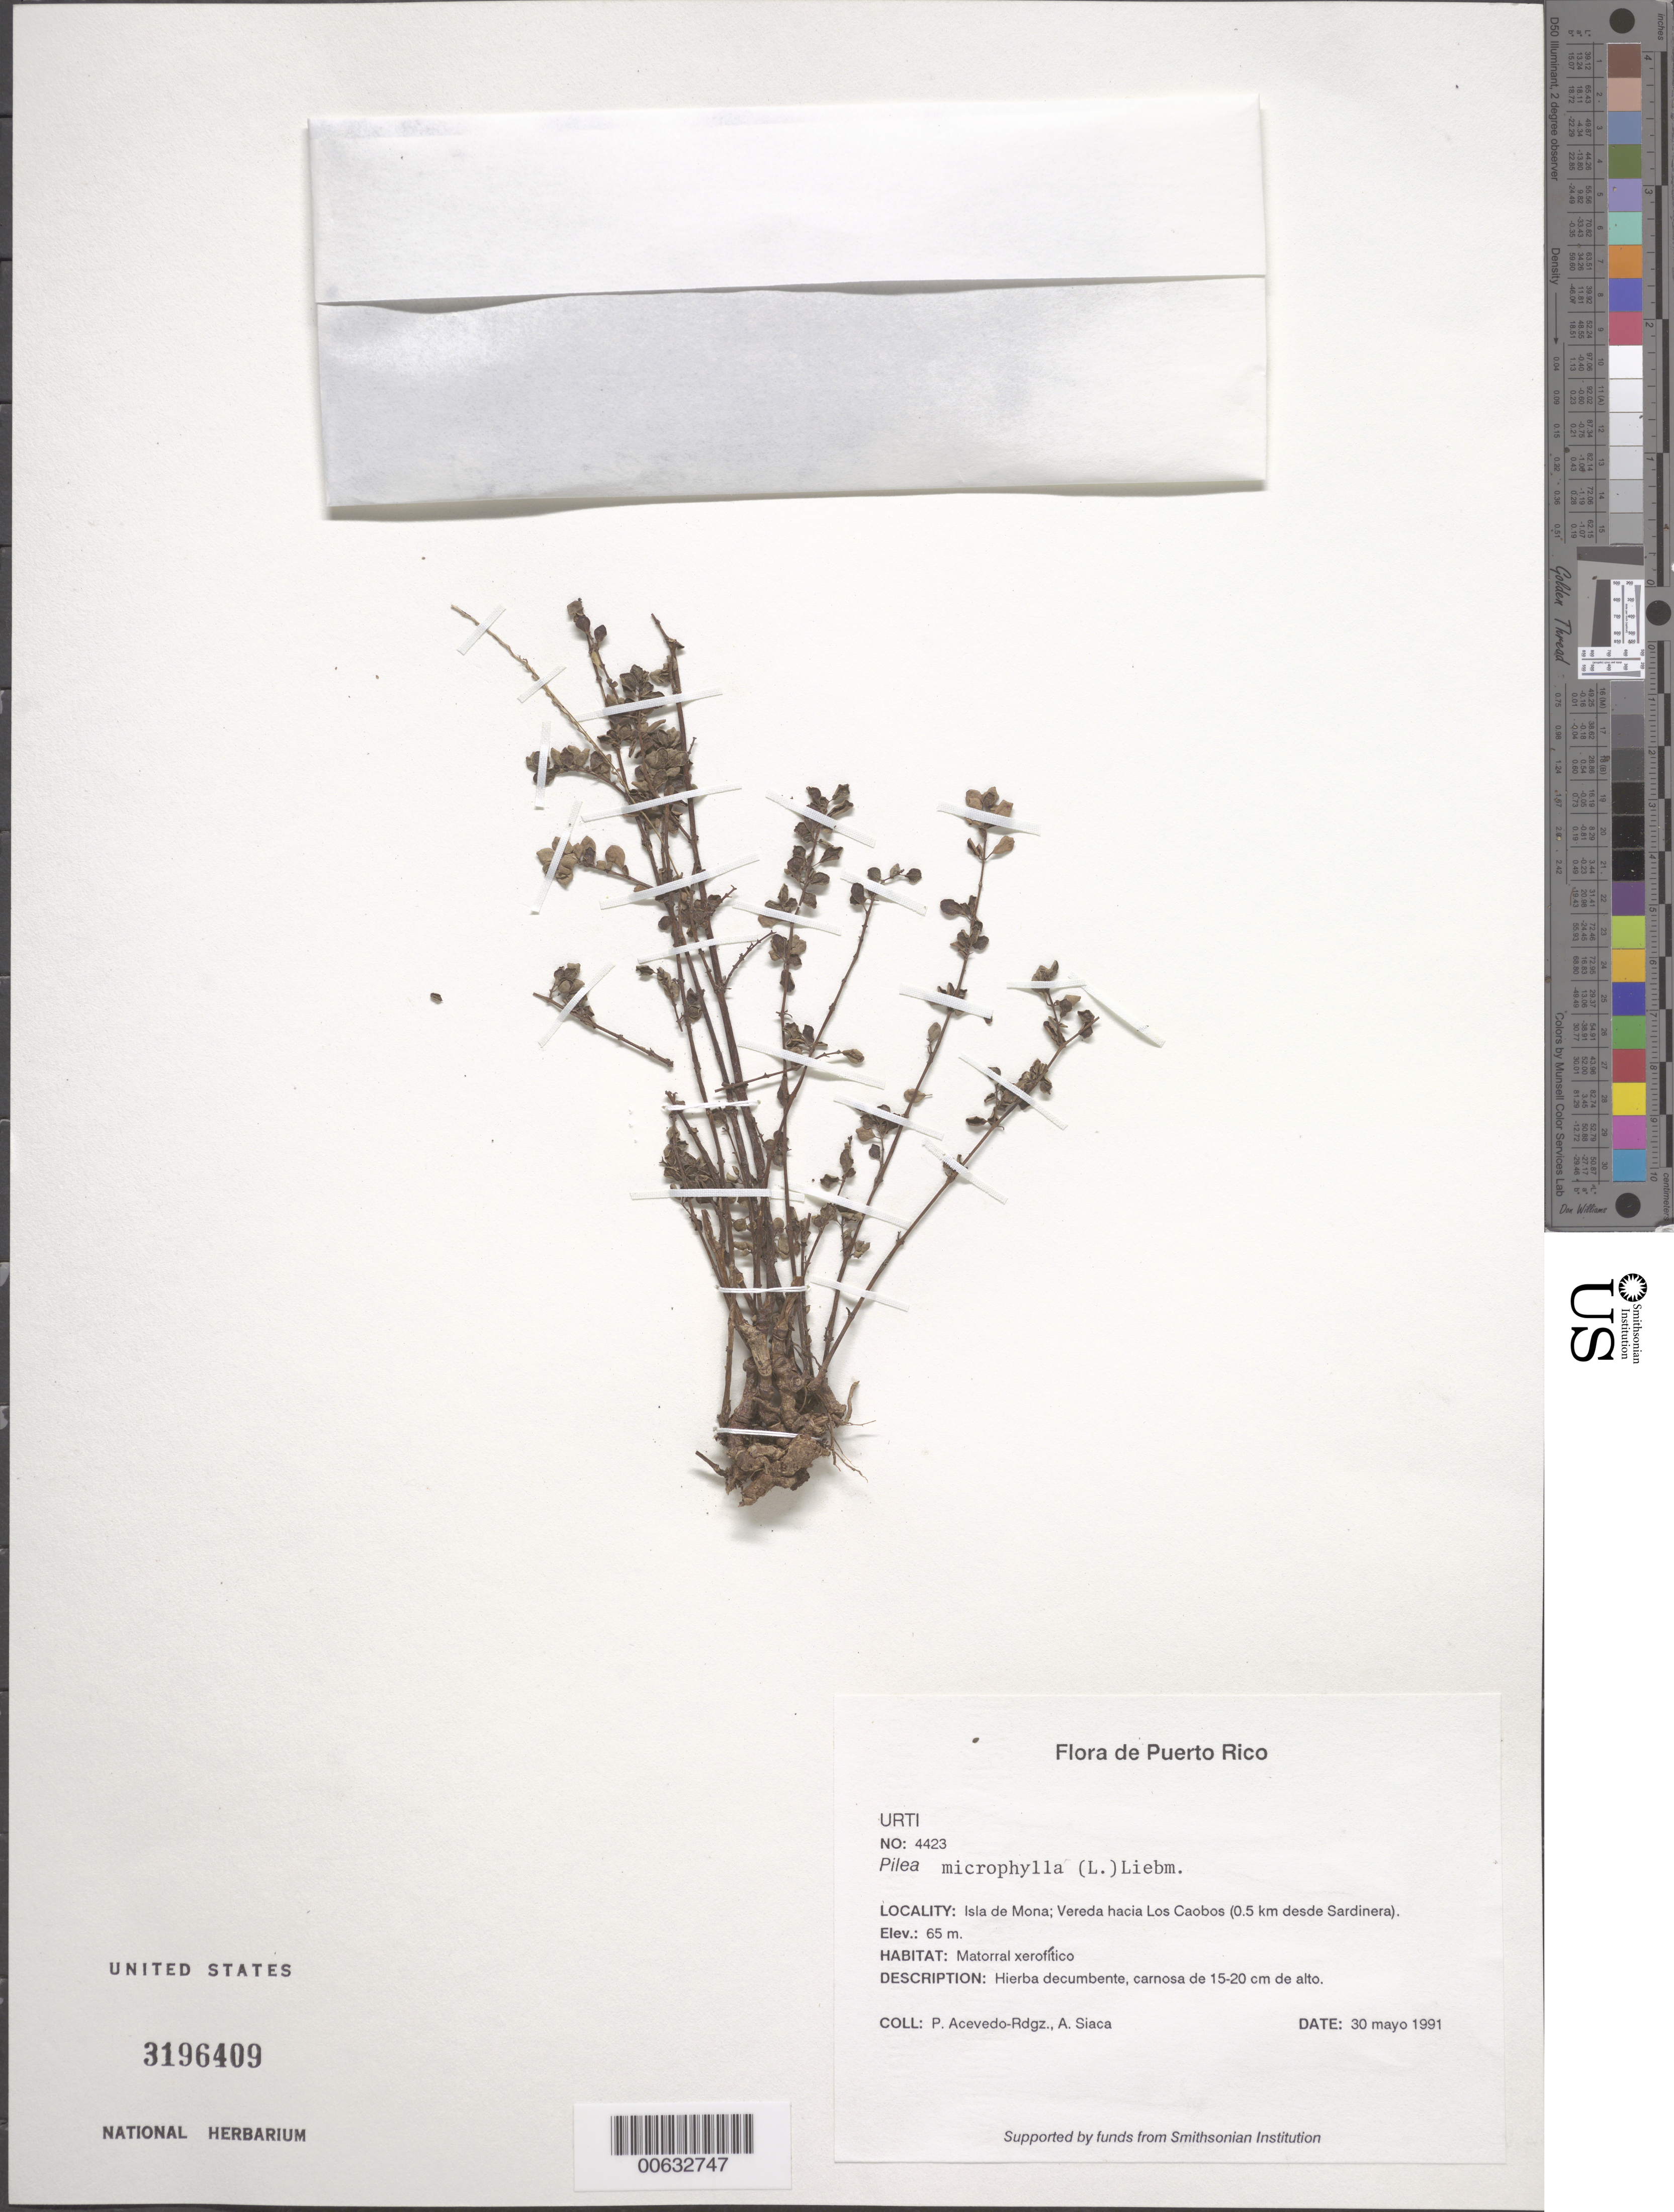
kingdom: Plantae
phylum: Tracheophyta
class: Magnoliopsida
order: Rosales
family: Urticaceae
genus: Pilea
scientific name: Pilea microphylla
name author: (L.) Liebm.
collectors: P. Acevedo-Rodr. & A. Siaca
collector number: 4423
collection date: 1991-05-30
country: Puerto Rico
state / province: Mayaguëz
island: Mona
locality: Isla de Mona; Vereda hacia Los Caobas (0.5 km desde Sardinera)/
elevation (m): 65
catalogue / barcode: US 3196409